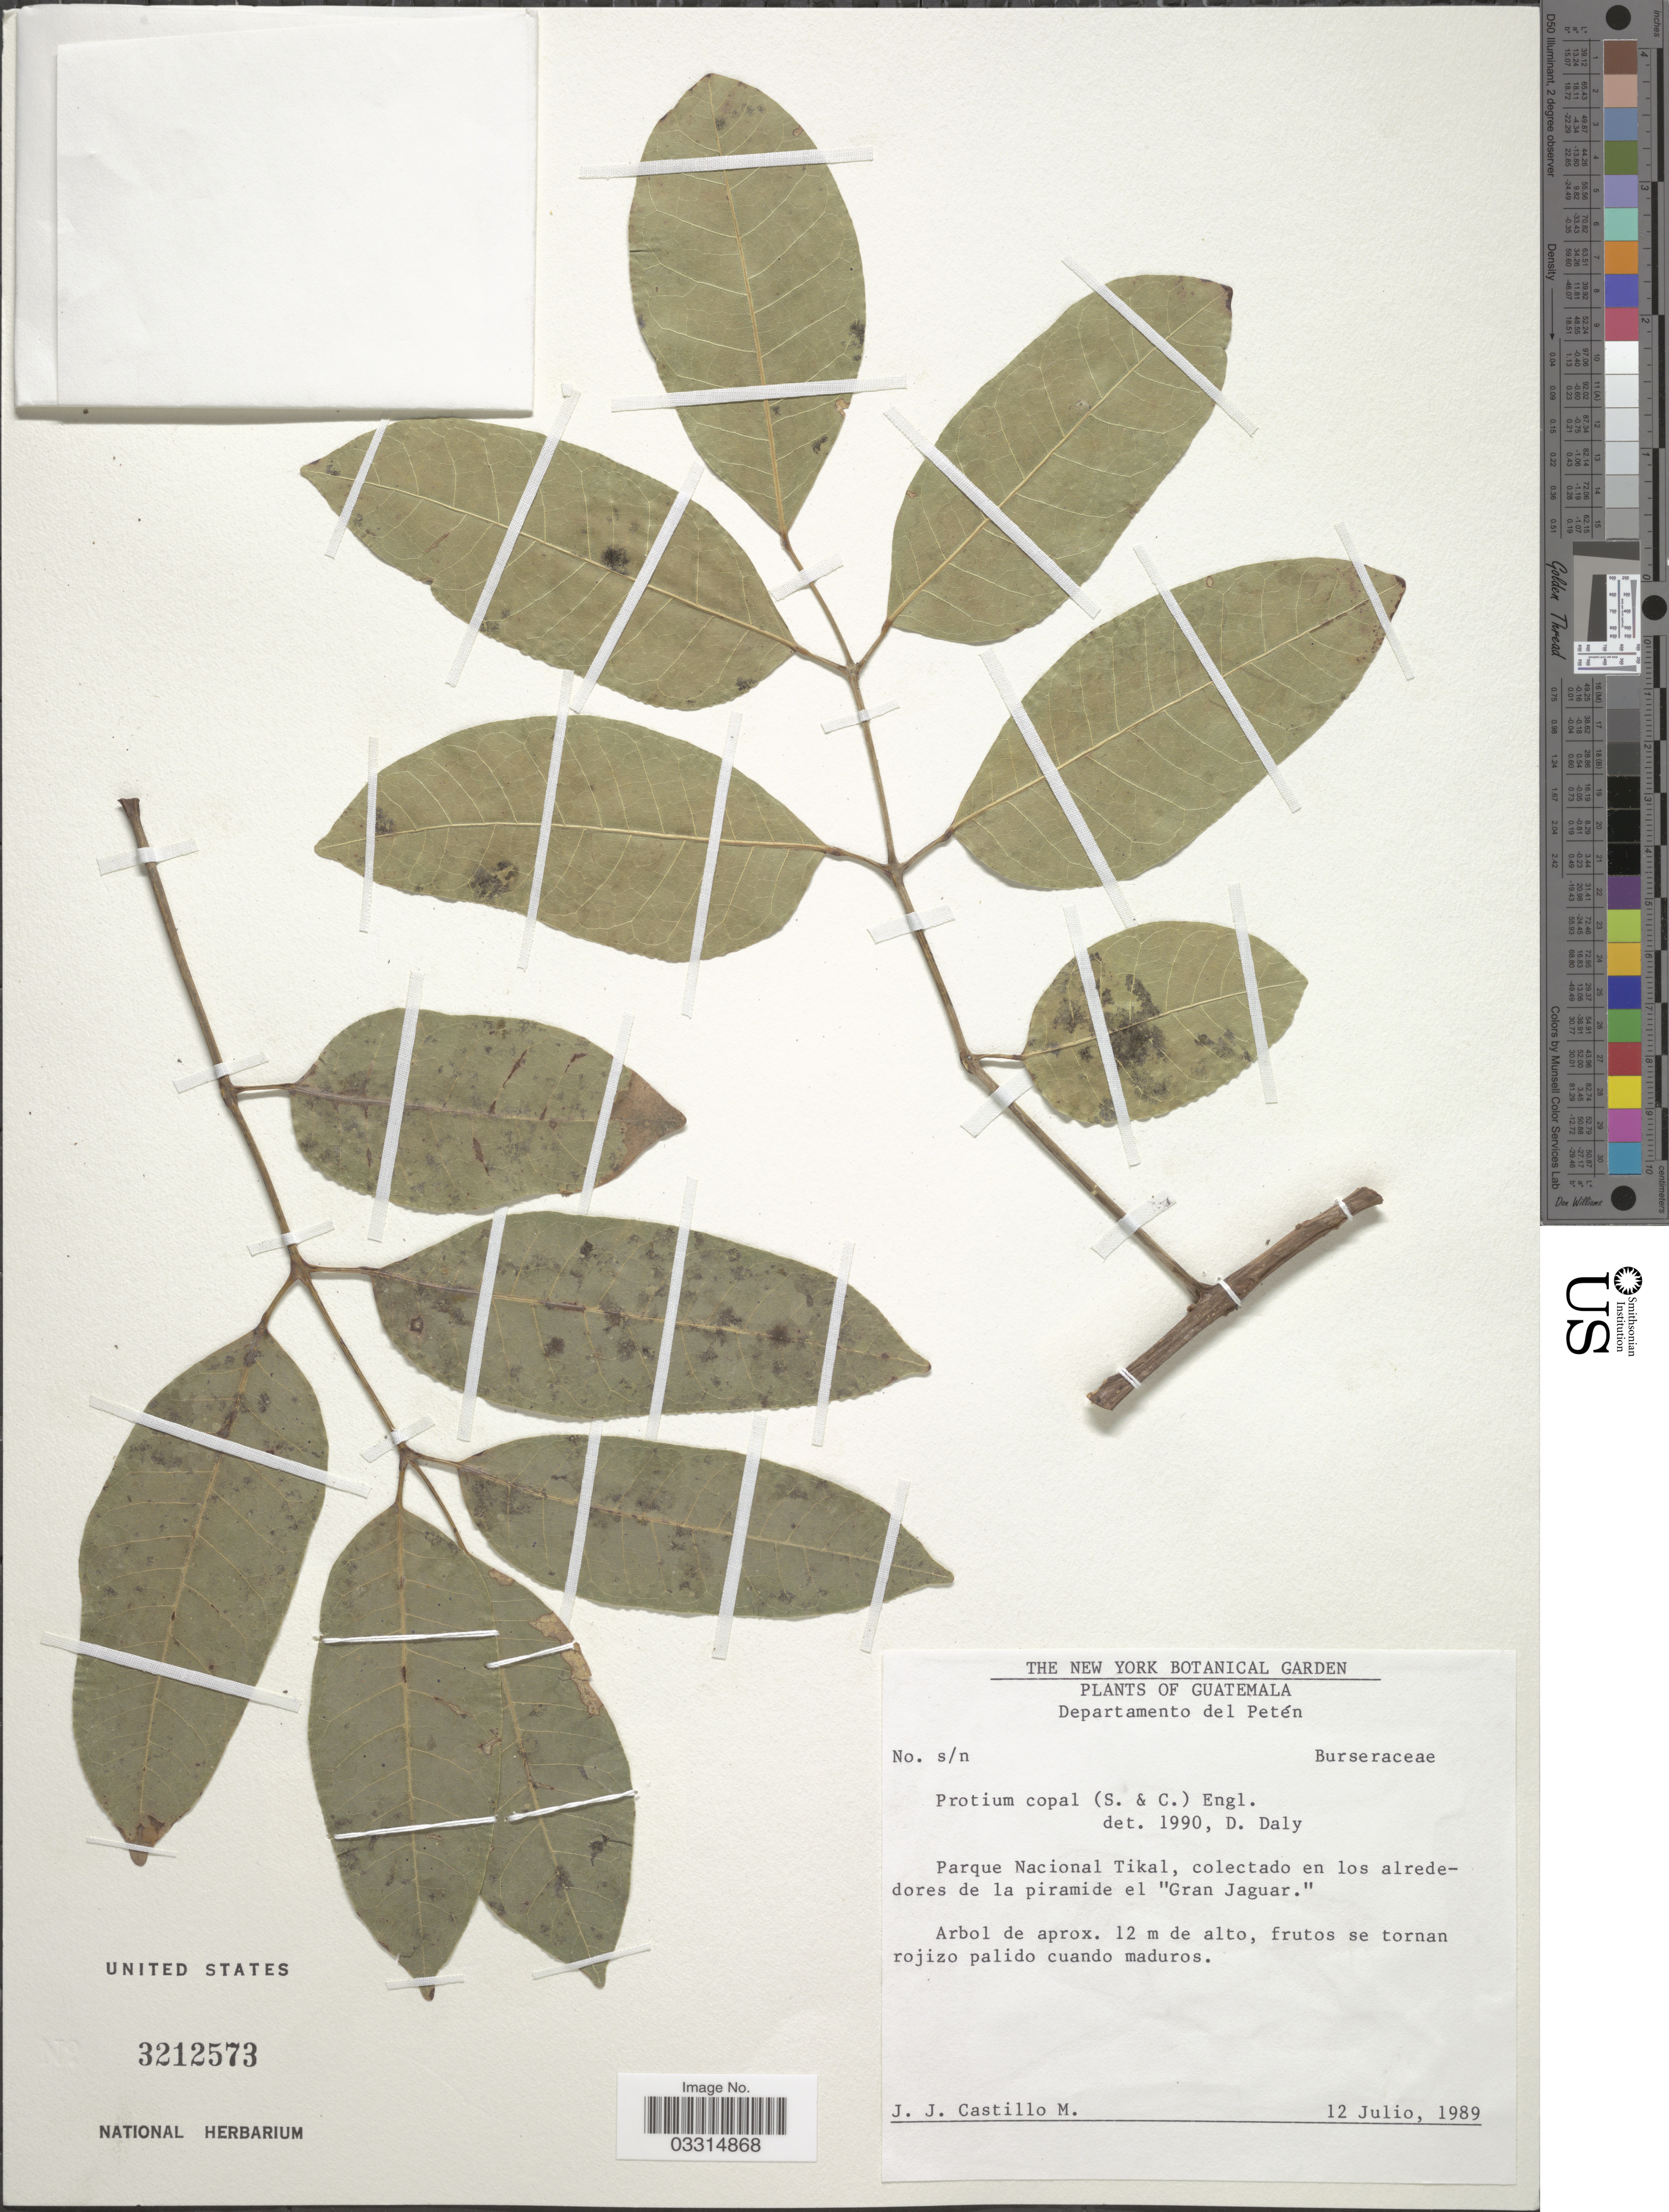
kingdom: Plantae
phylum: Tracheophyta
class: Magnoliopsida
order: Sapindales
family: Burseraceae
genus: Protium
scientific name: Protium copal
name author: (Schltdl. & Cham.) Engl.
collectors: J. Castillo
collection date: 1989-07-12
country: Guatemala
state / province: El Petén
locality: Departamento del Petén. Parque Nacional Tikal, colectado en los alrededores de la piramide el "Gran Jaguar".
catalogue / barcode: US 3212573